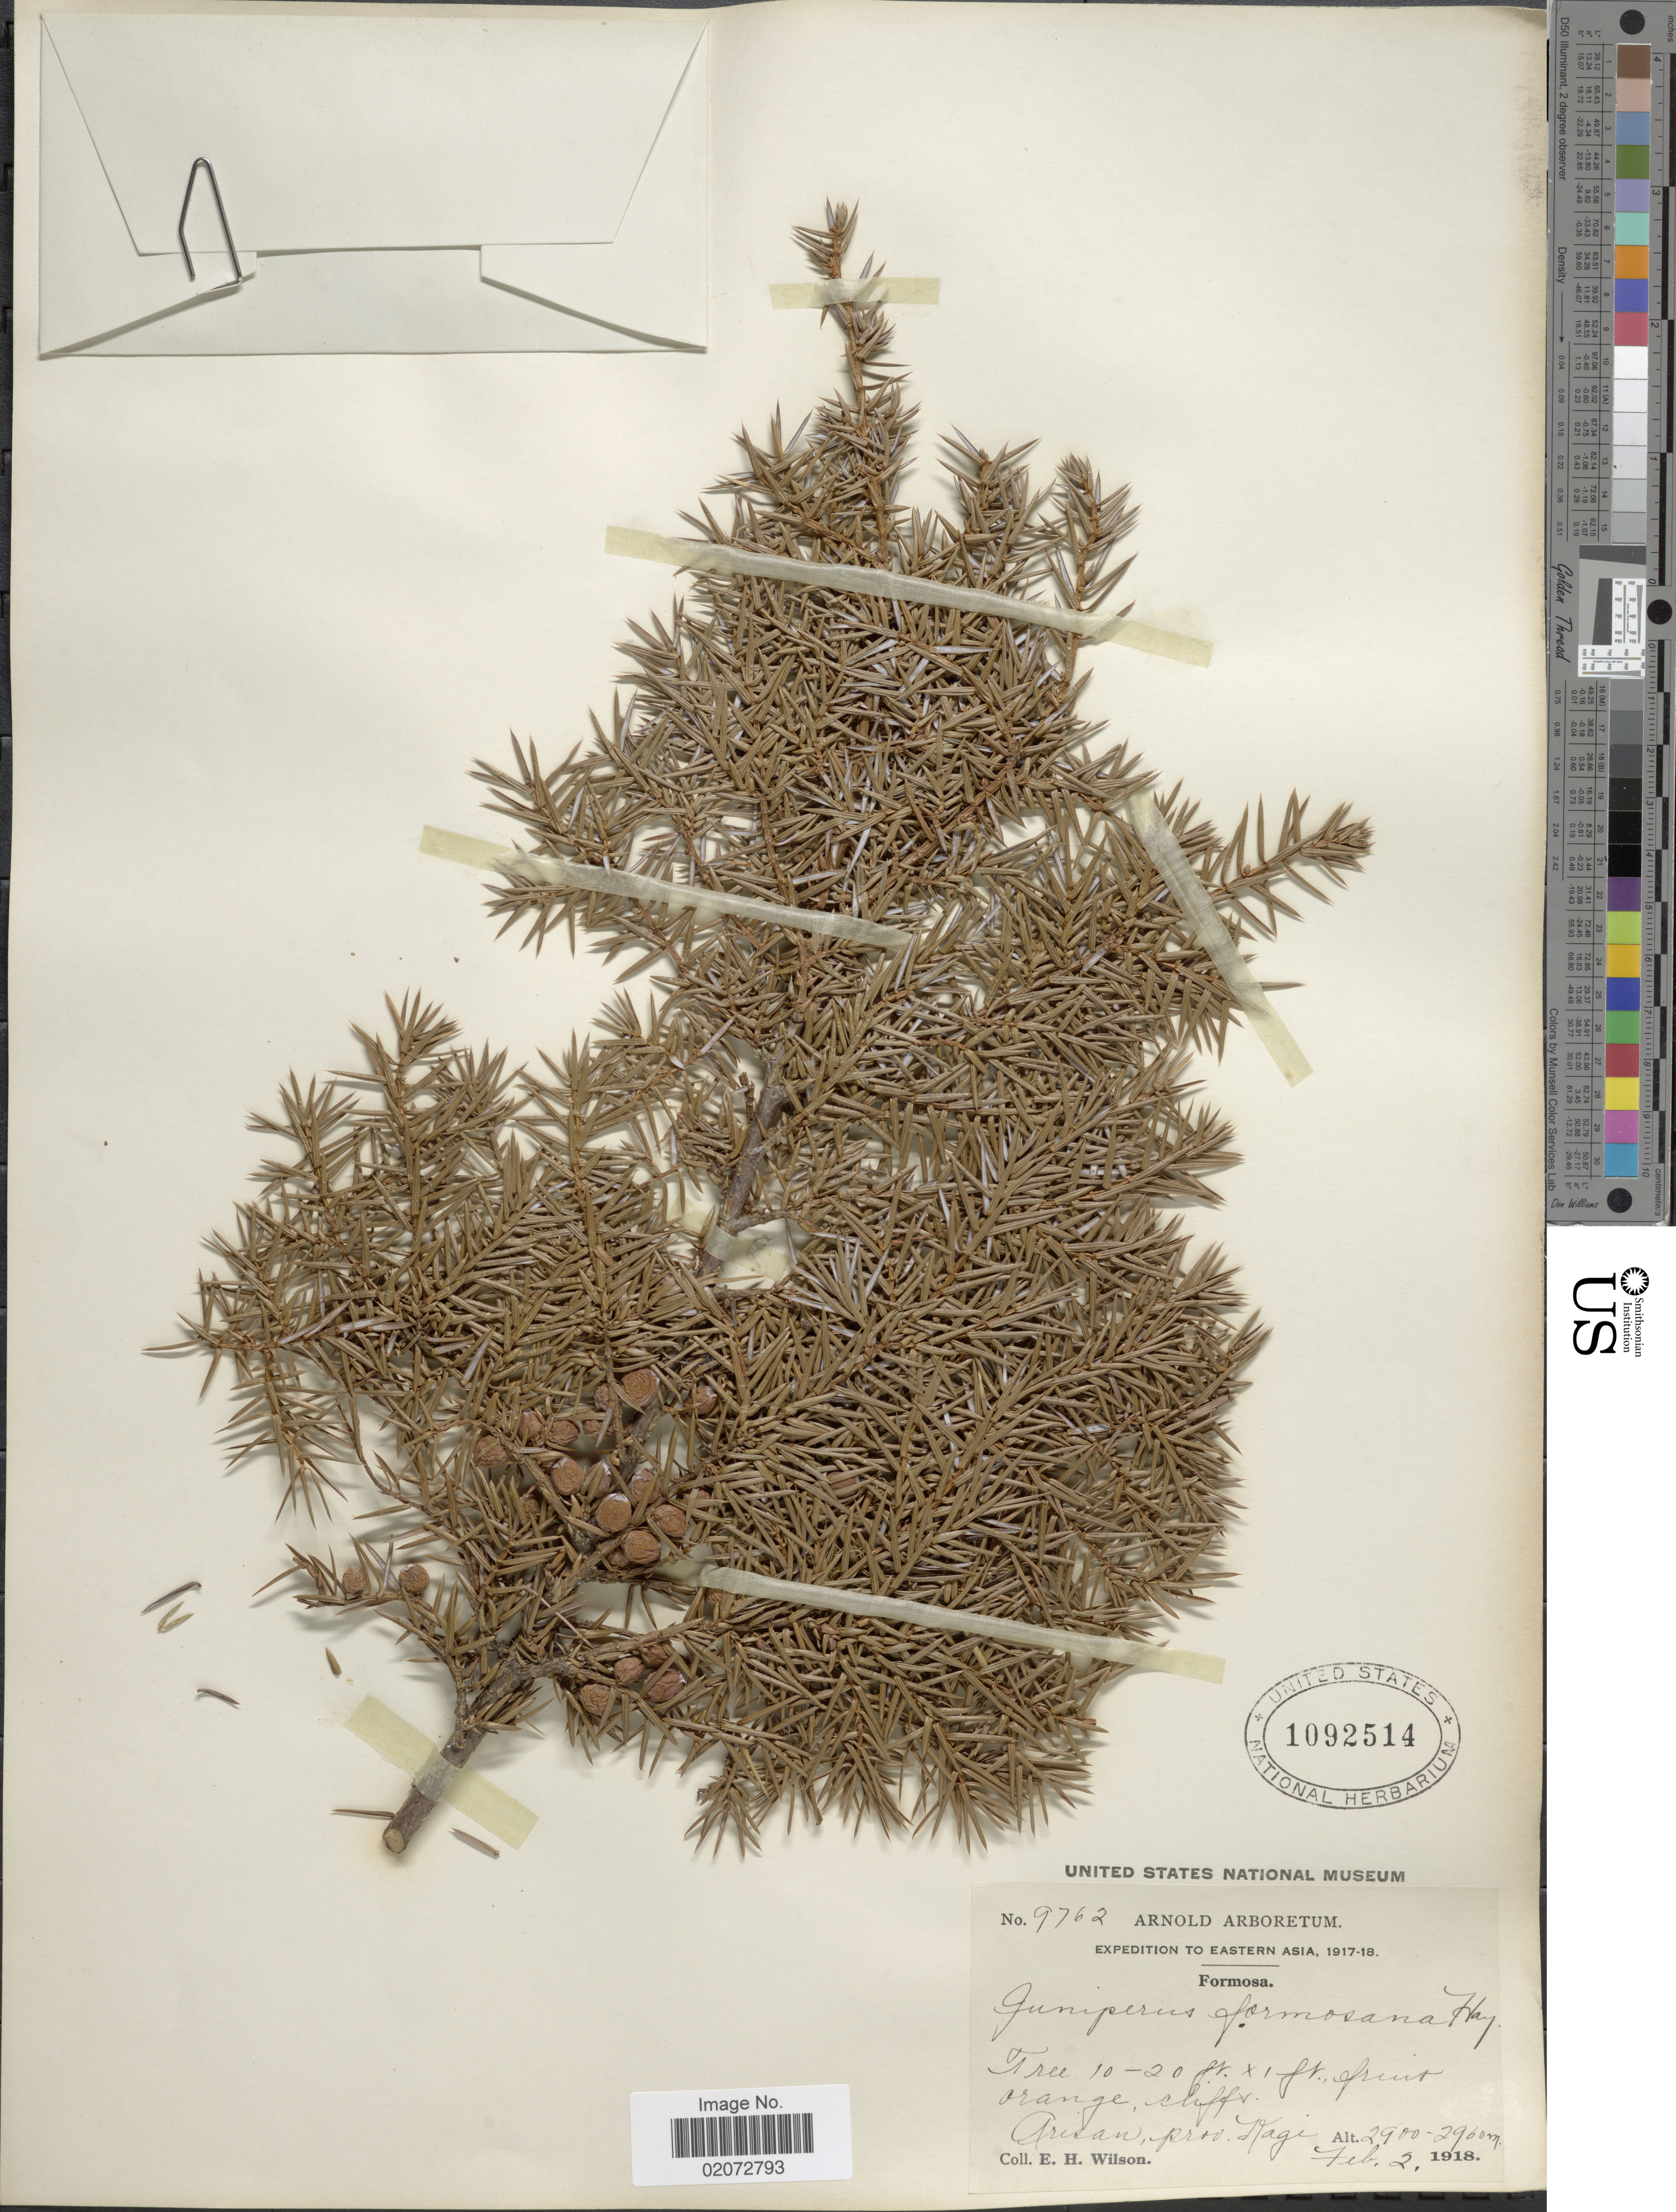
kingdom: Plantae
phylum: Tracheophyta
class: Pinopsida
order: Pinales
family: Cupressaceae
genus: Juniperus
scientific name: Juniperus formosana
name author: Hayata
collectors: E. Wilson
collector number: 9762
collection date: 1918-02-02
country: Taiwan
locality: Eastern Asia, Formosa, Arisay, Prov. Kagi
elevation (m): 2900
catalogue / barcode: US 1092514